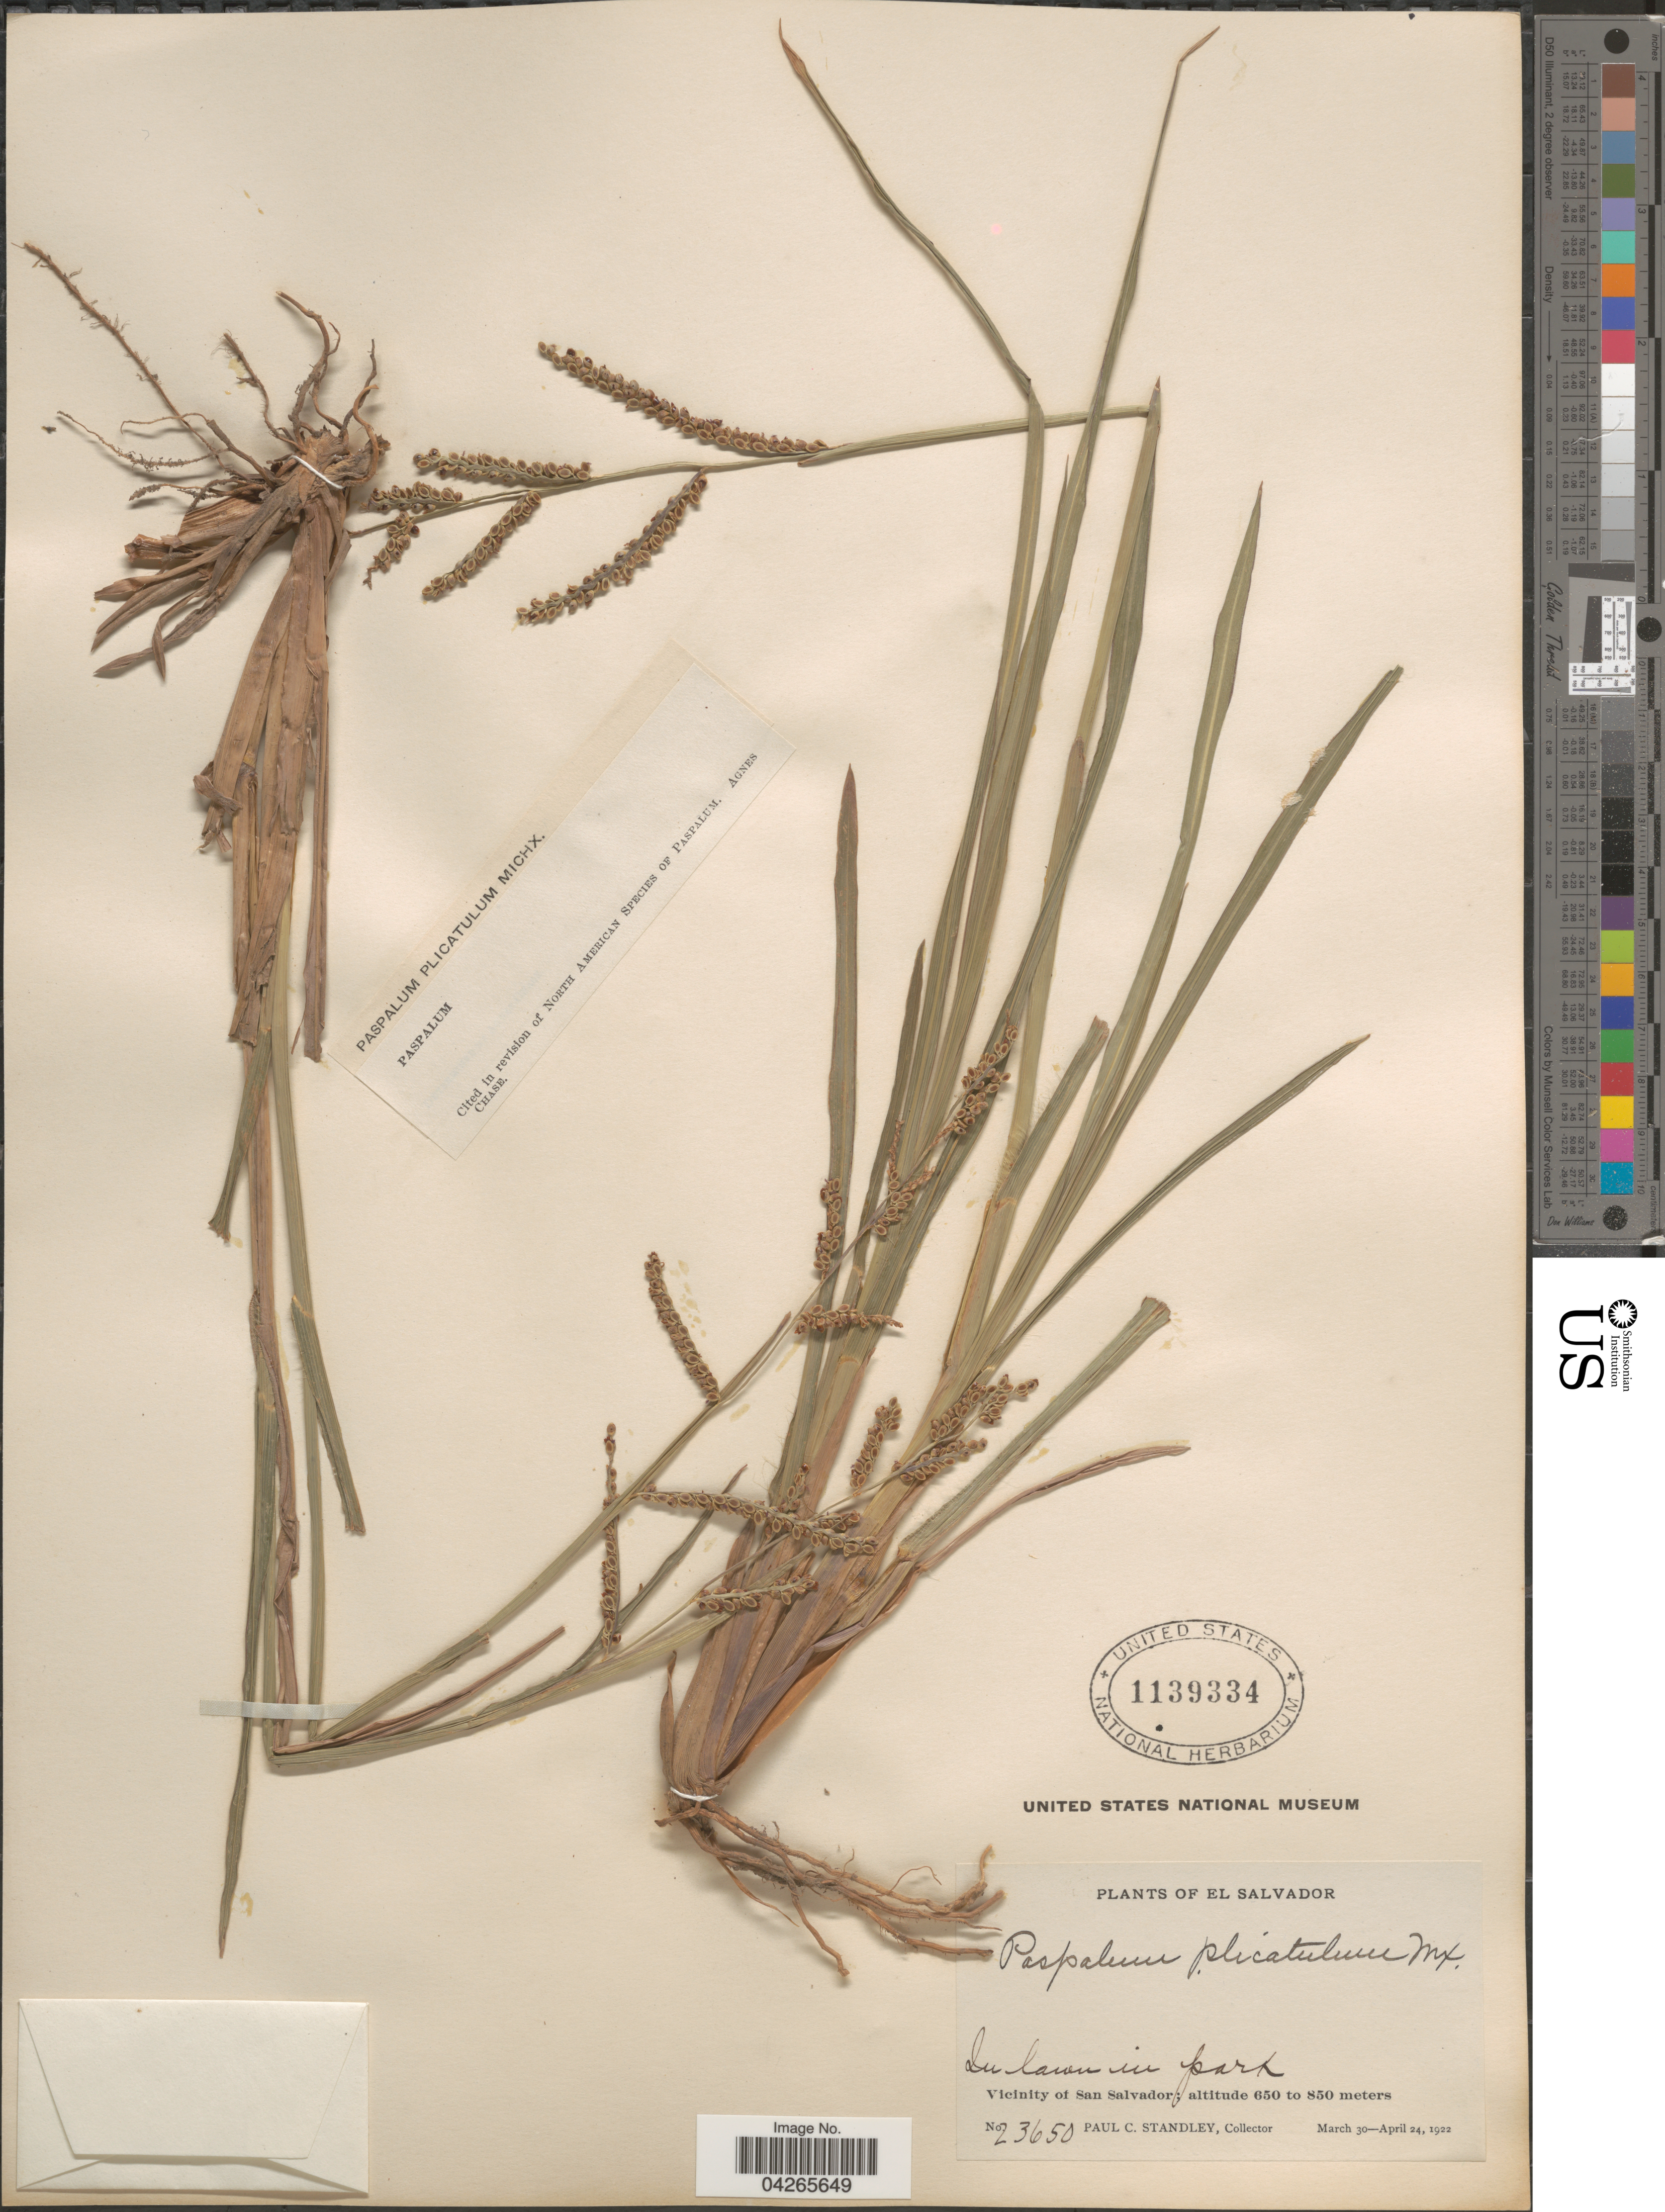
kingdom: Plantae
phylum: Tracheophyta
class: Liliopsida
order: Poales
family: Poaceae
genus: Paspalum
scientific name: Paspalum plicatulum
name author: Michx.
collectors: P. C. Standley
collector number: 23650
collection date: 1922-03-30/1922-04-24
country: El Salvador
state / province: San Salvador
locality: In lawn in park. Vicinity of San Salvador.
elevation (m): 650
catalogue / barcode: US 1139334